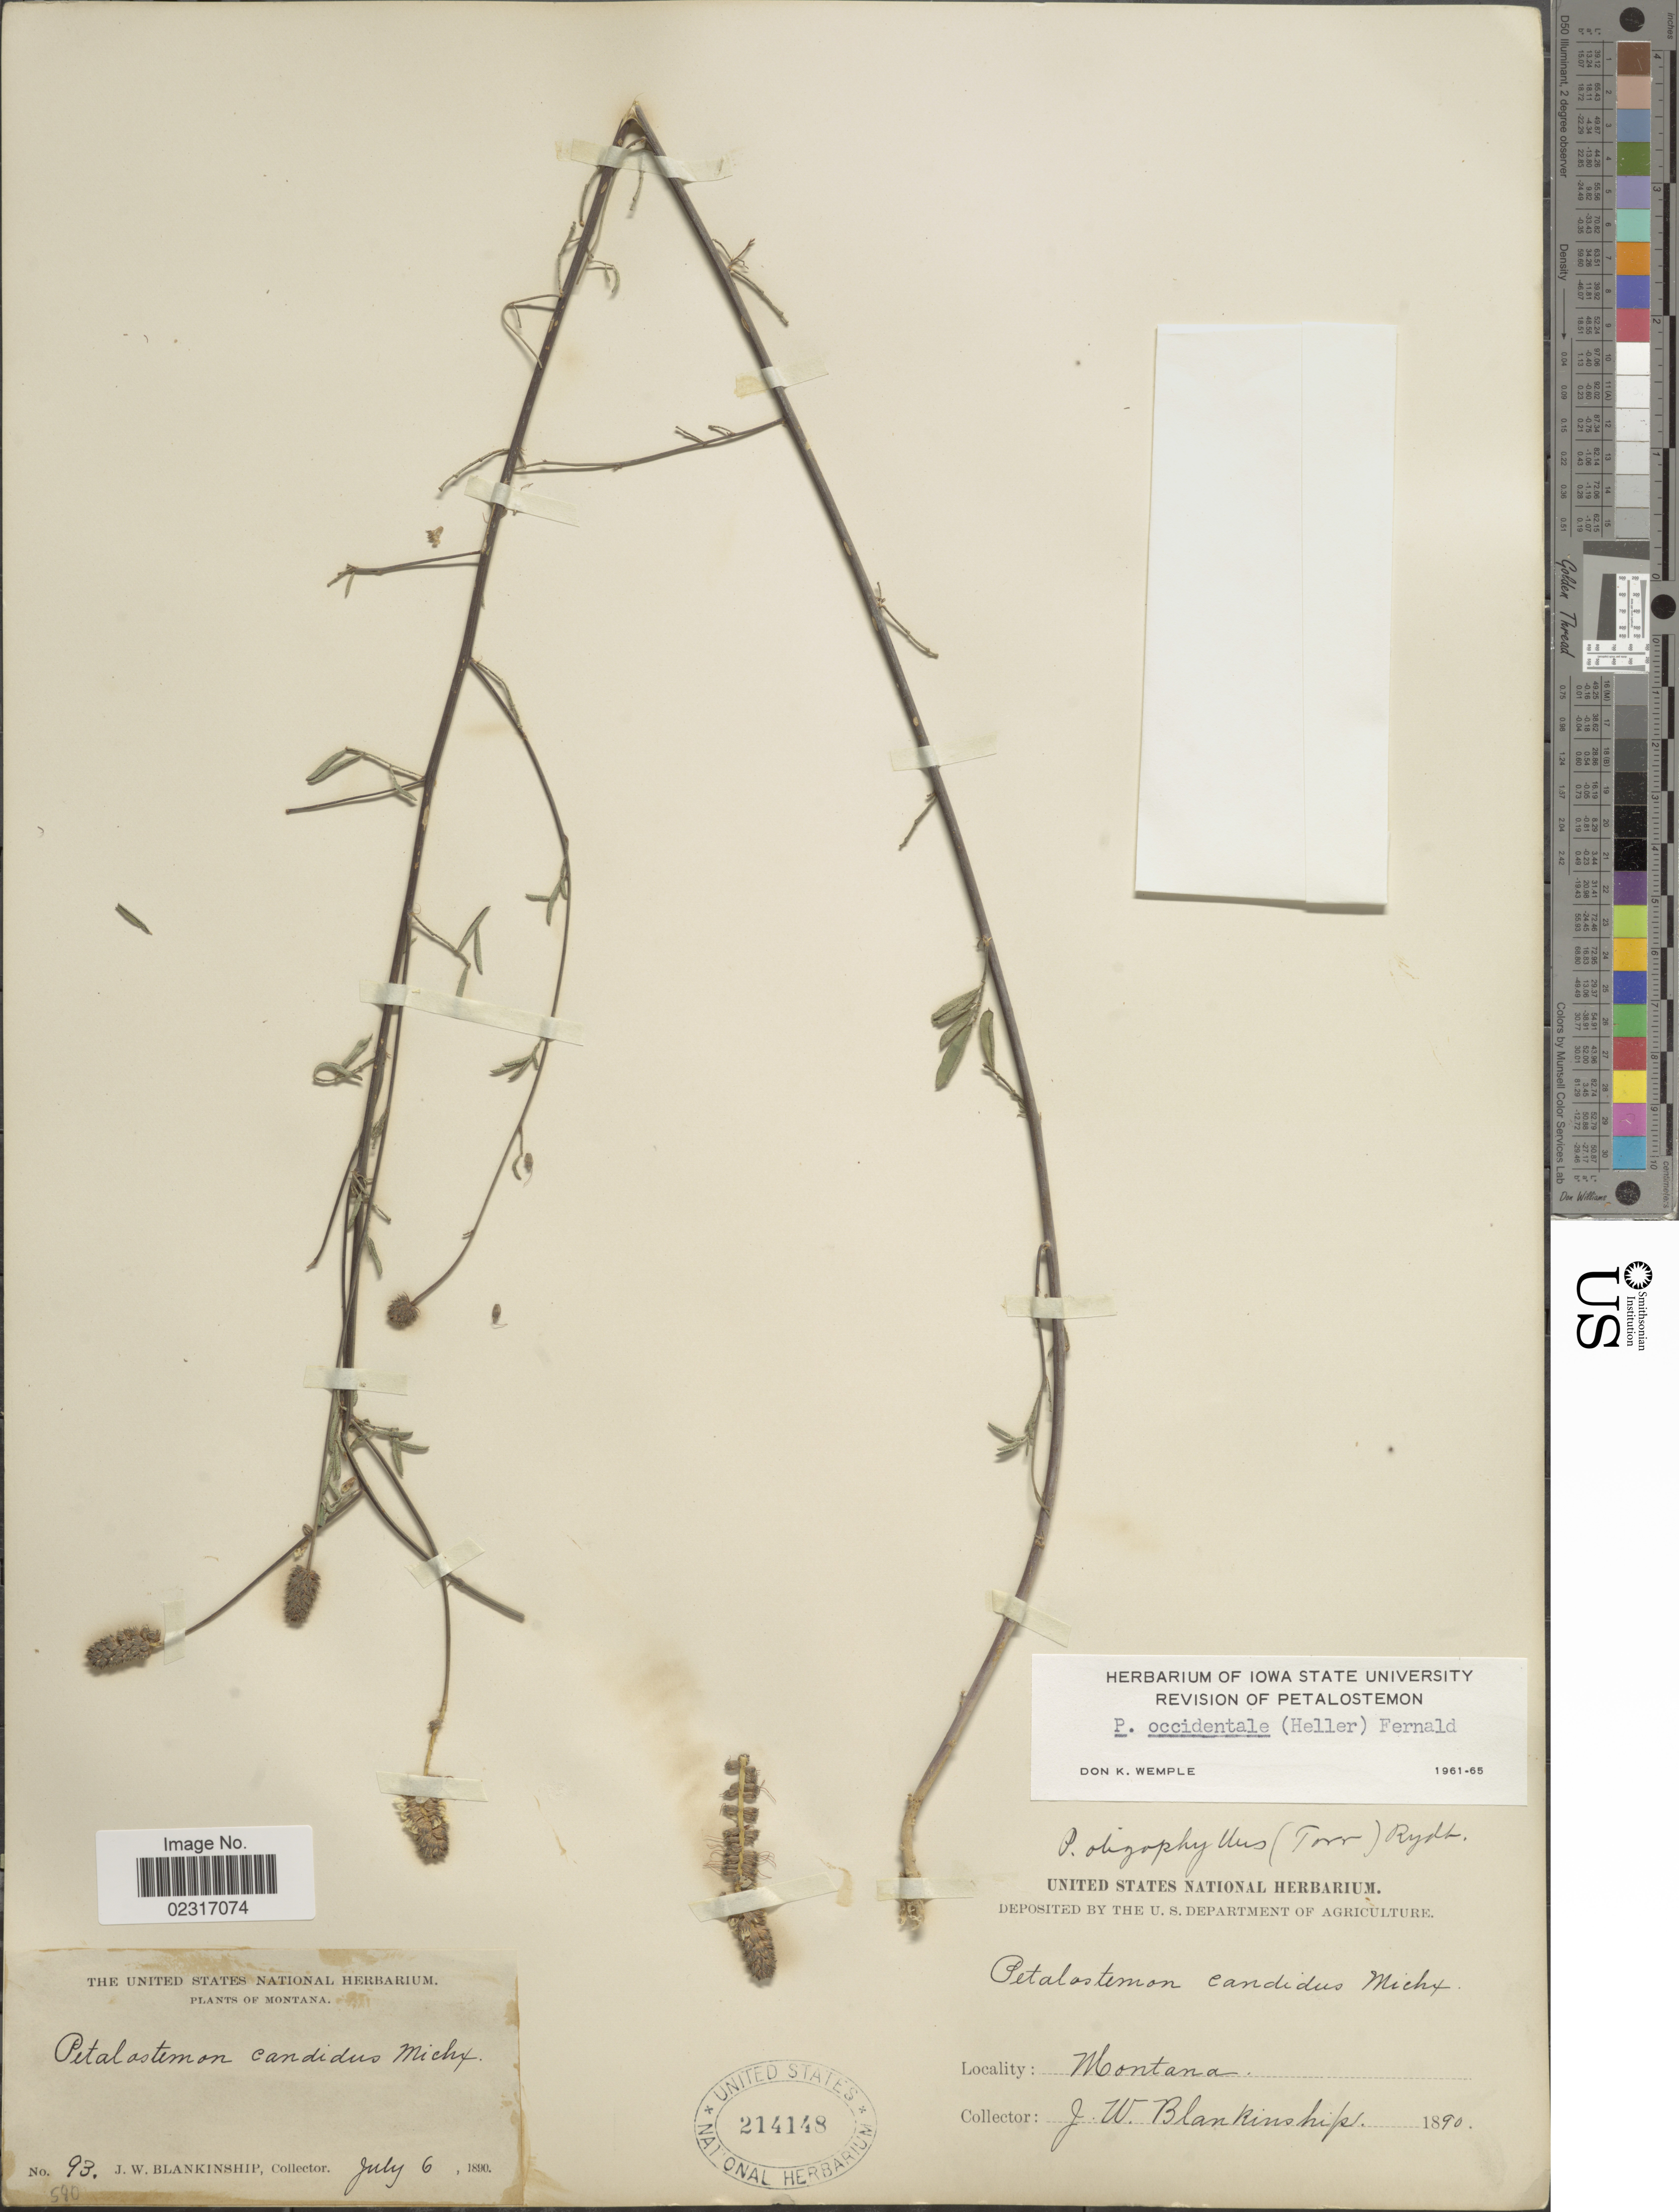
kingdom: Plantae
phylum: Tracheophyta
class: Magnoliopsida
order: Fabales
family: Fabaceae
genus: Dalea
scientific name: Dalea candida var. oligophylla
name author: (Torr) Shinners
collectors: J. W. Blankinship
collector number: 93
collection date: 1890-07-06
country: United States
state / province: Montana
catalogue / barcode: US 214148